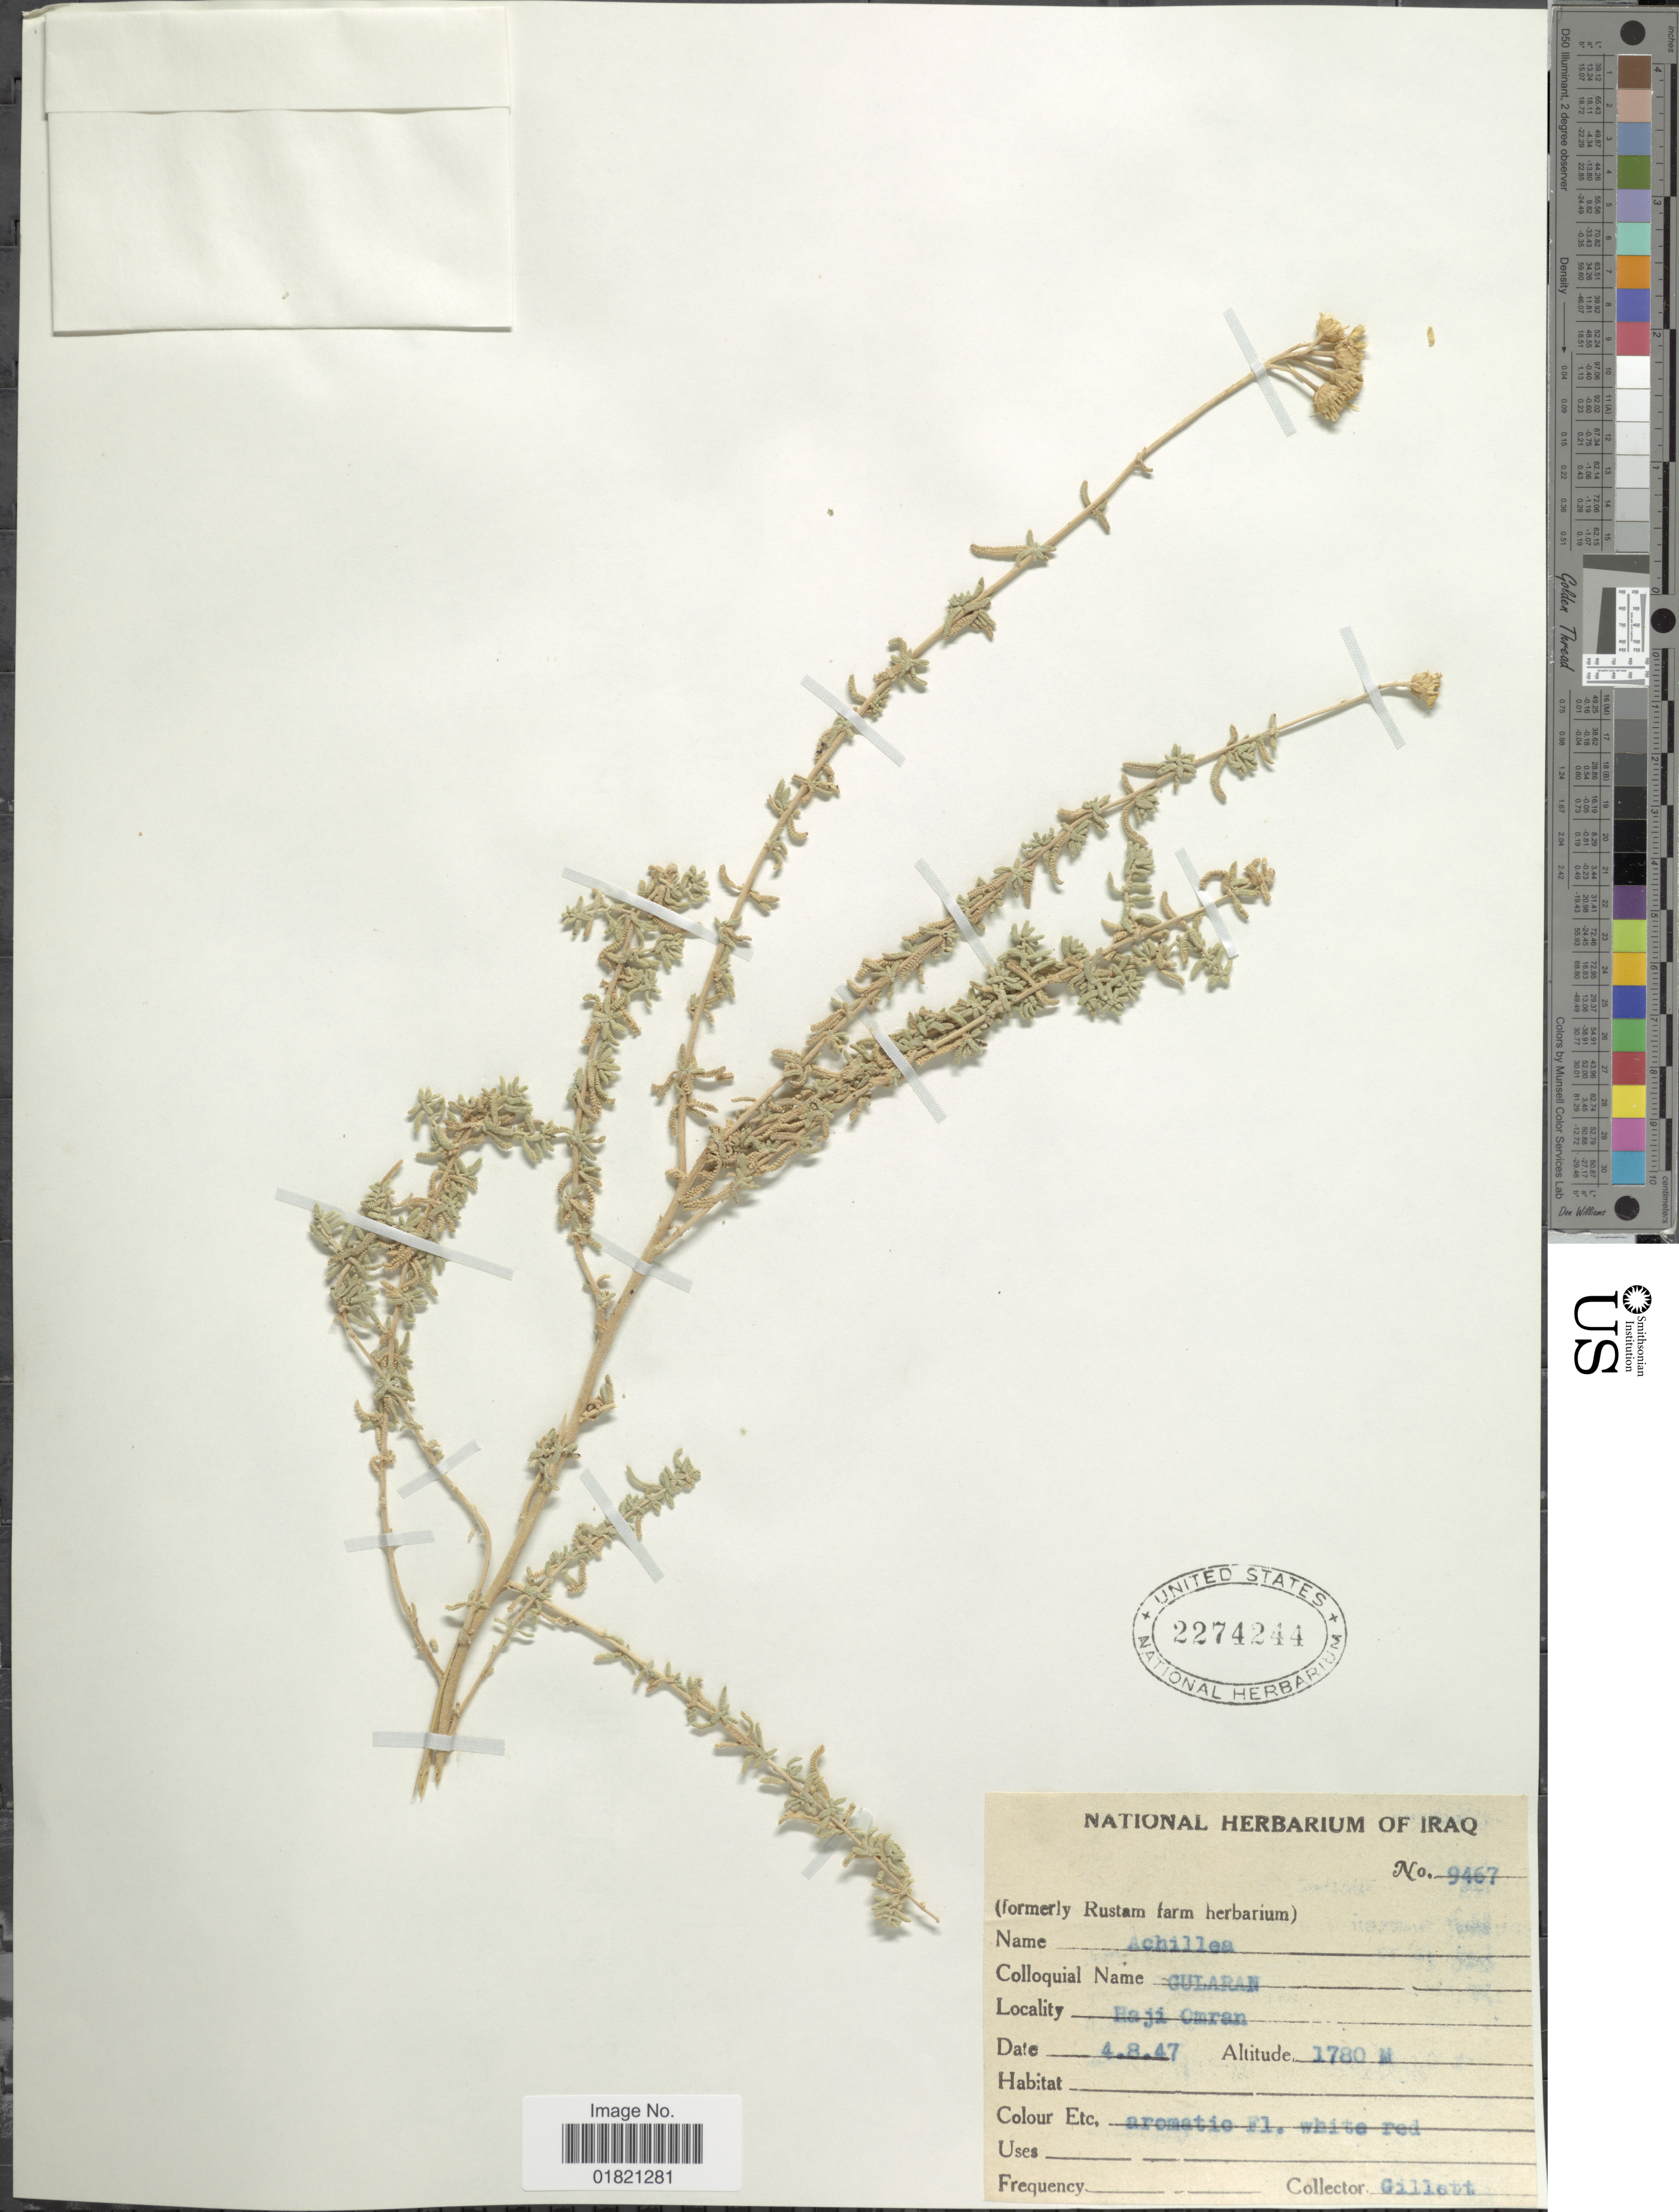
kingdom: Plantae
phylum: Tracheophyta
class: Magnoliopsida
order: Asterales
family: Asteraceae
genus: Achillea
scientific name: Achillea sp.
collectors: Gillett, --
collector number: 9467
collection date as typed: Transcribed d/m/y: 4/8/47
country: Iraq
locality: Haji Omran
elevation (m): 1780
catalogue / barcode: US 2274244